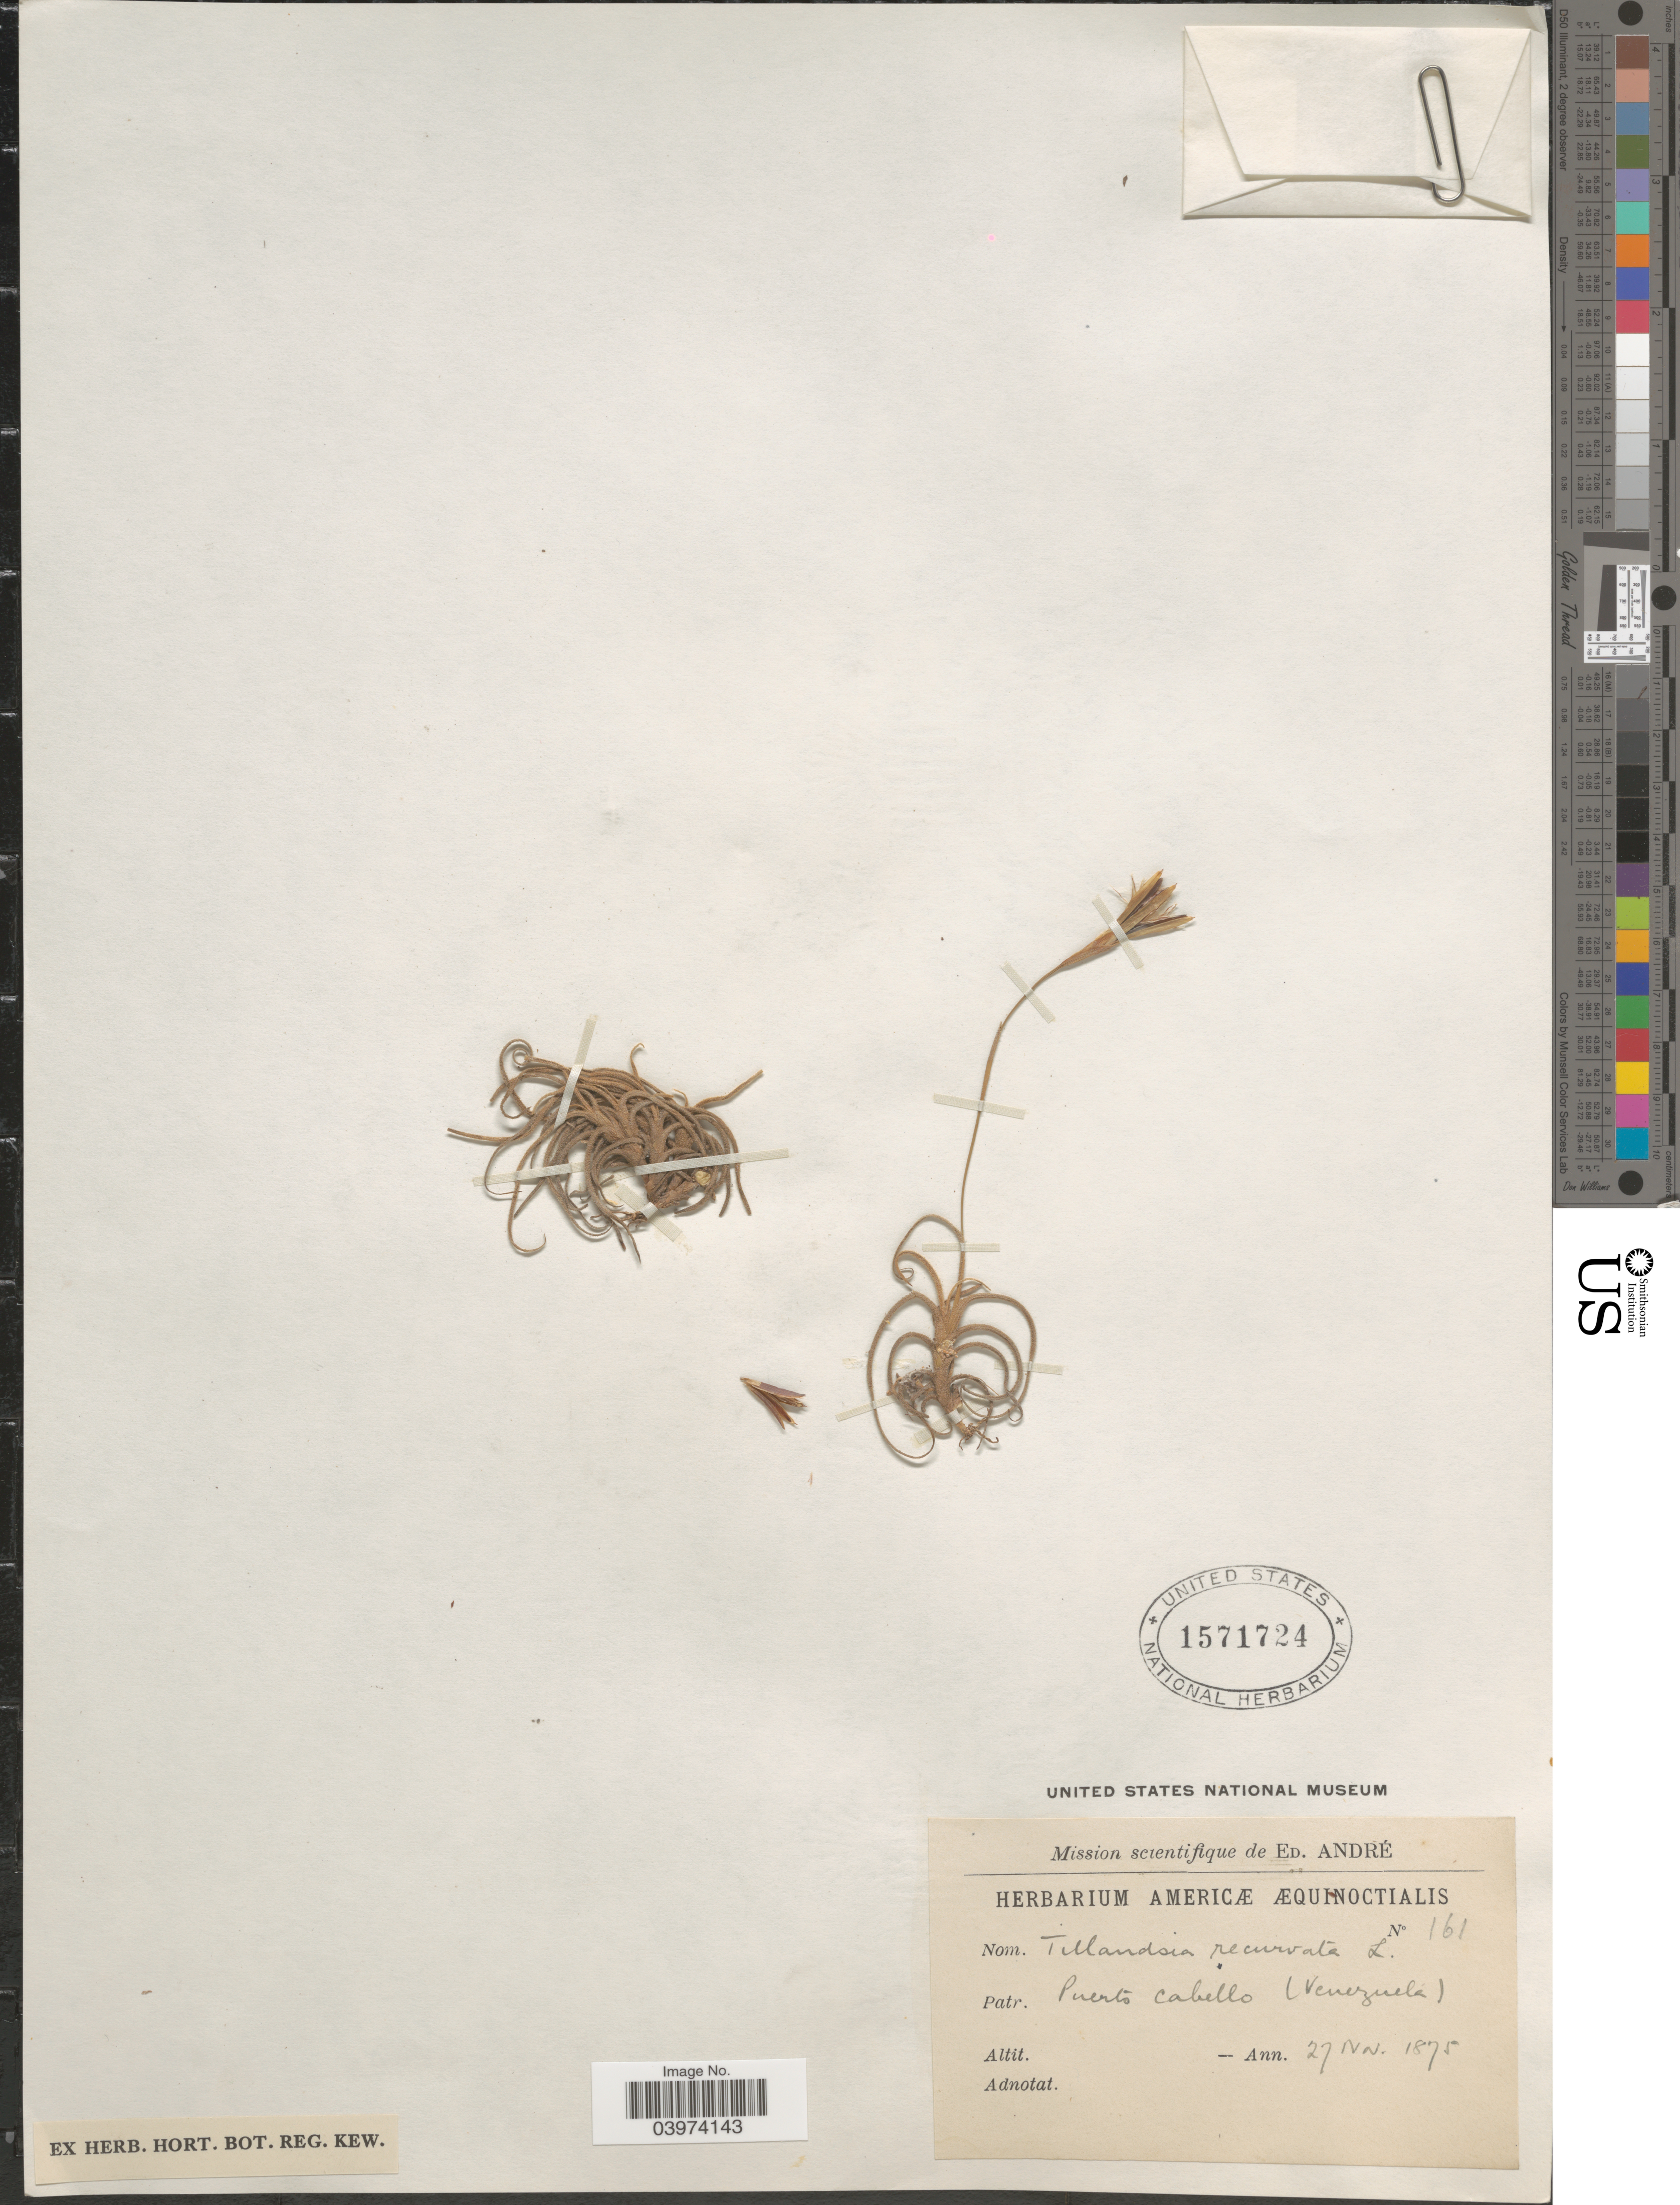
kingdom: Plantae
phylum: Tracheophyta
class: Liliopsida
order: Poales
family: Bromeliaceae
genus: Tillandsia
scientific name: Tillandsia recurvata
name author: L.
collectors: E. Andre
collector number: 161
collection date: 1875-11-27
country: Venezuela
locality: Mission scientifique de Ed. André. Patr. Puerto Cabello.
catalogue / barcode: US 1571724